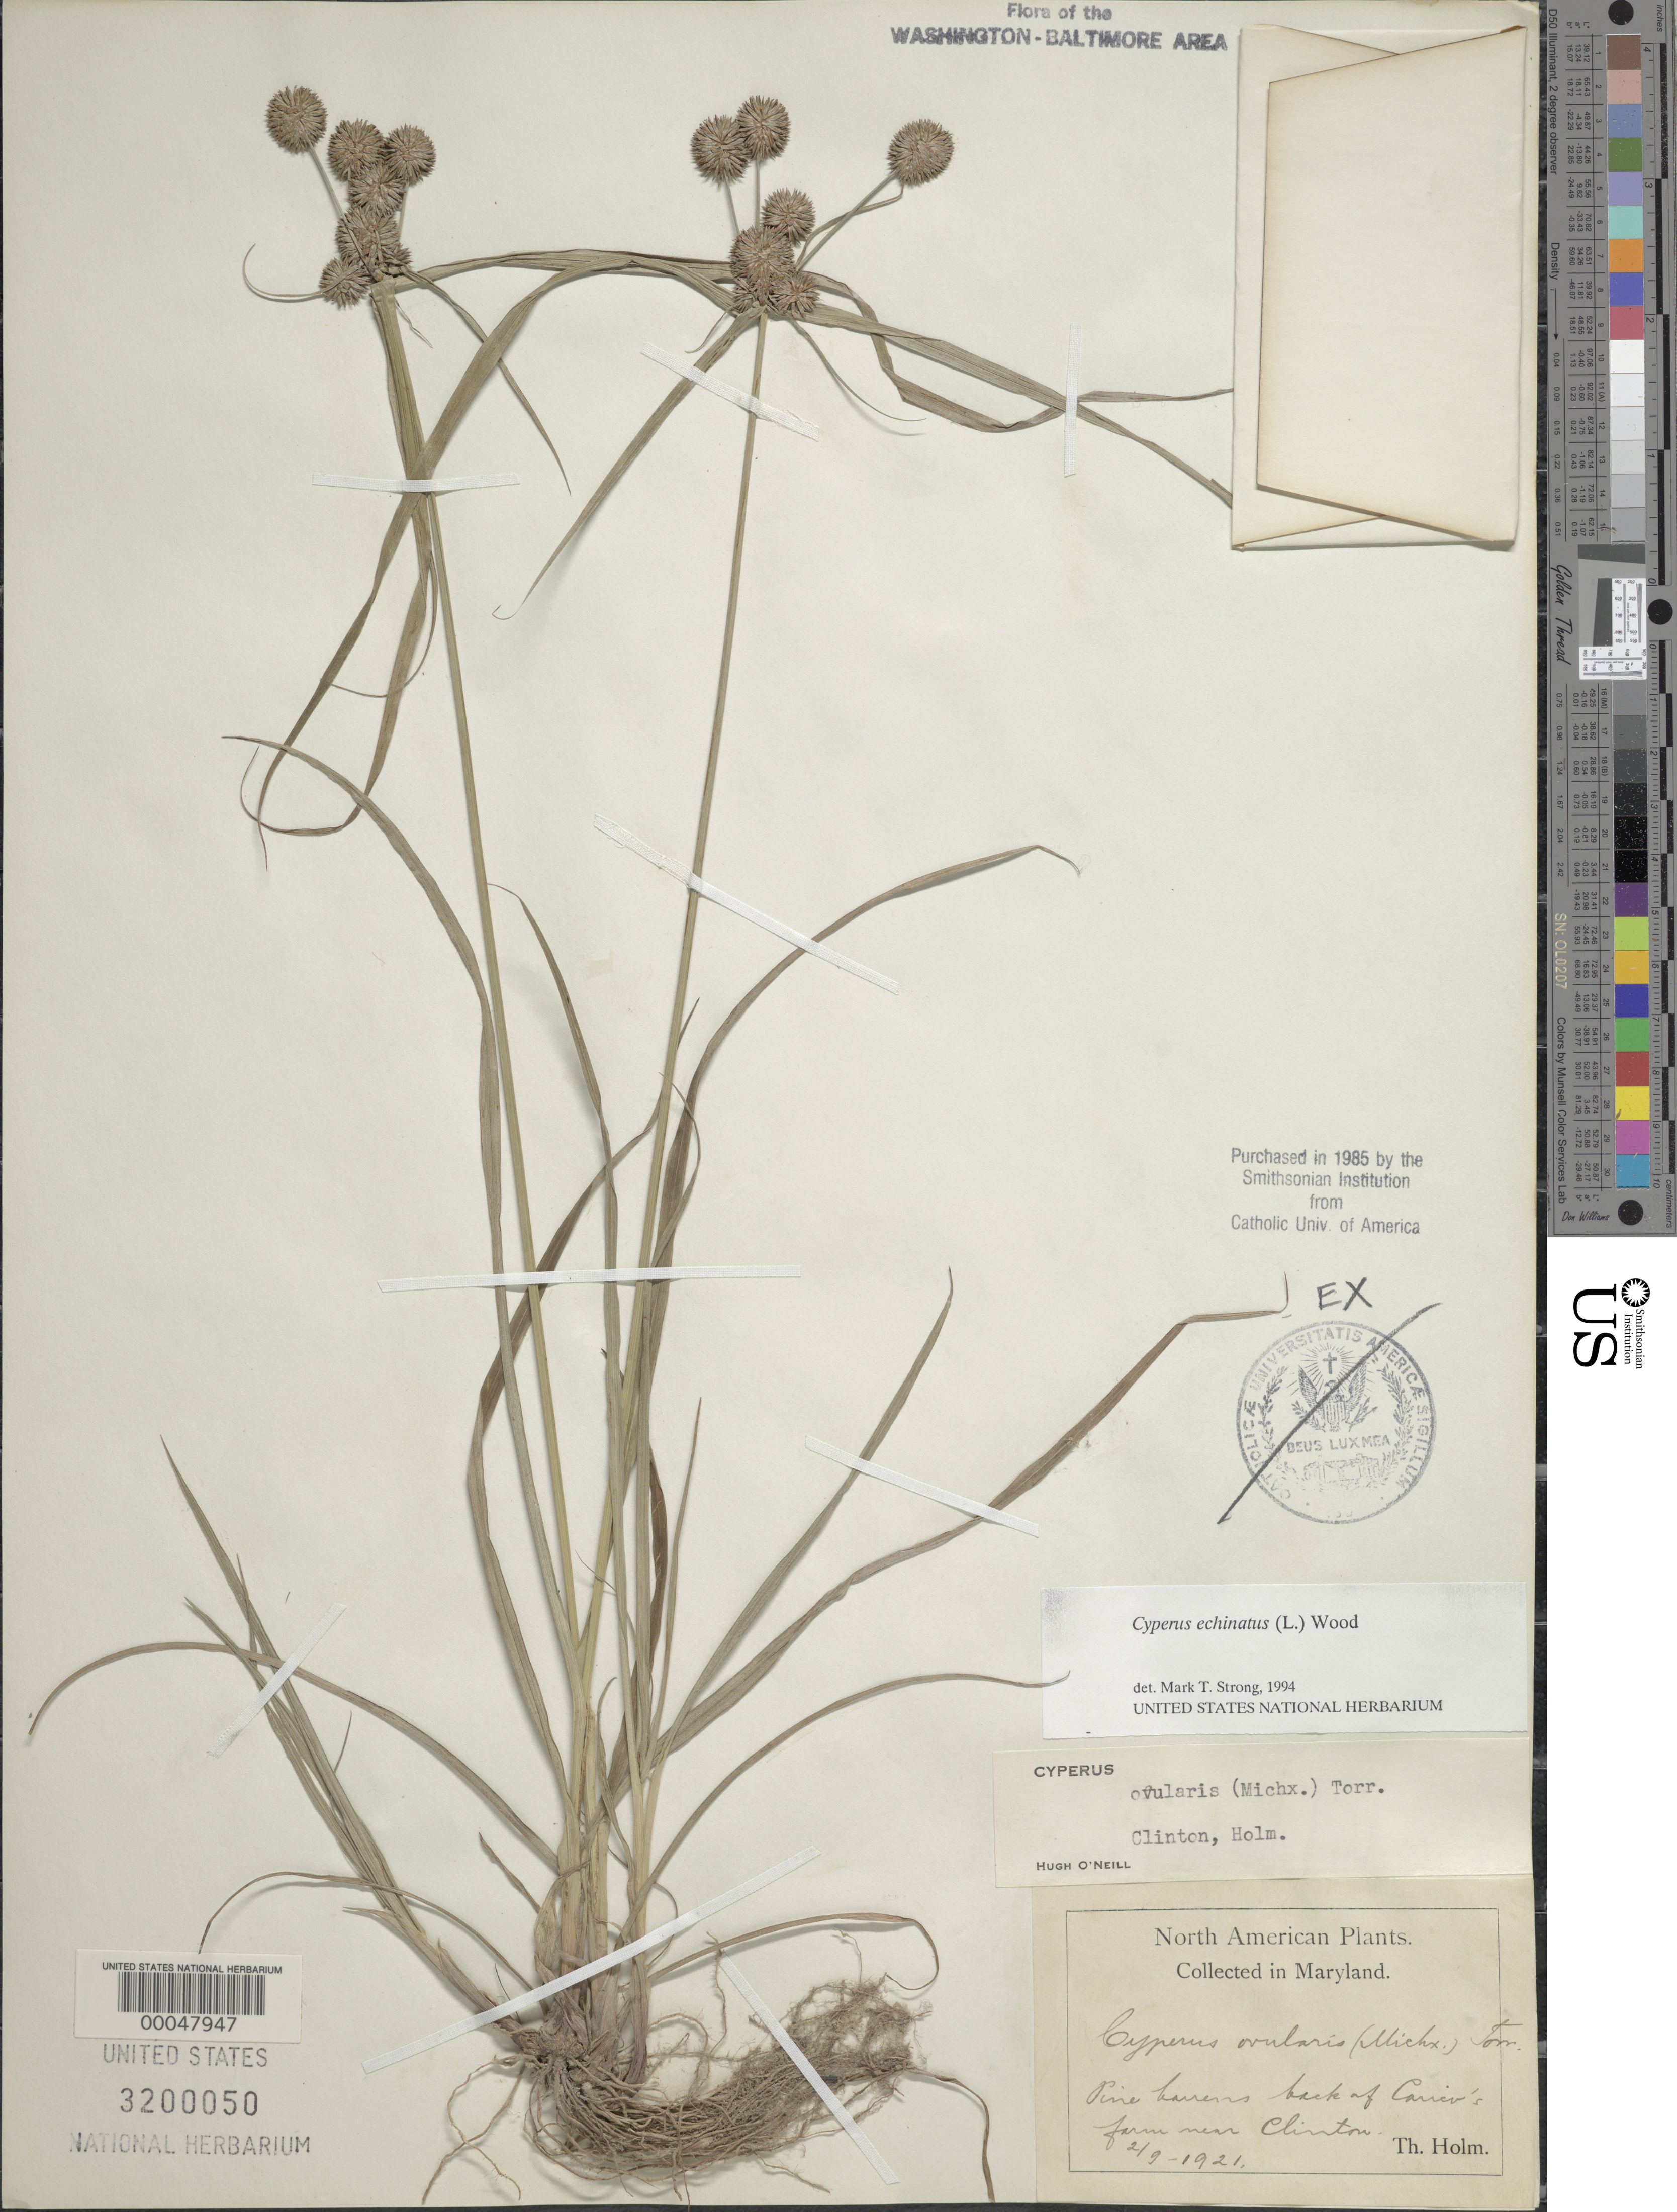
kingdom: Plantae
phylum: Tracheophyta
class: Liliopsida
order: Poales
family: Cyperaceae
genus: Cyperus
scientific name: Cyperus echinatus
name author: (L.) Alph. Wood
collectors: T. Holm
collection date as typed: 02 Sep 1921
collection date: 1921-09-02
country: United States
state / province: Maryland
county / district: Prince George's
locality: Near Clinton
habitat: Pine barrens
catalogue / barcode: US 3200050